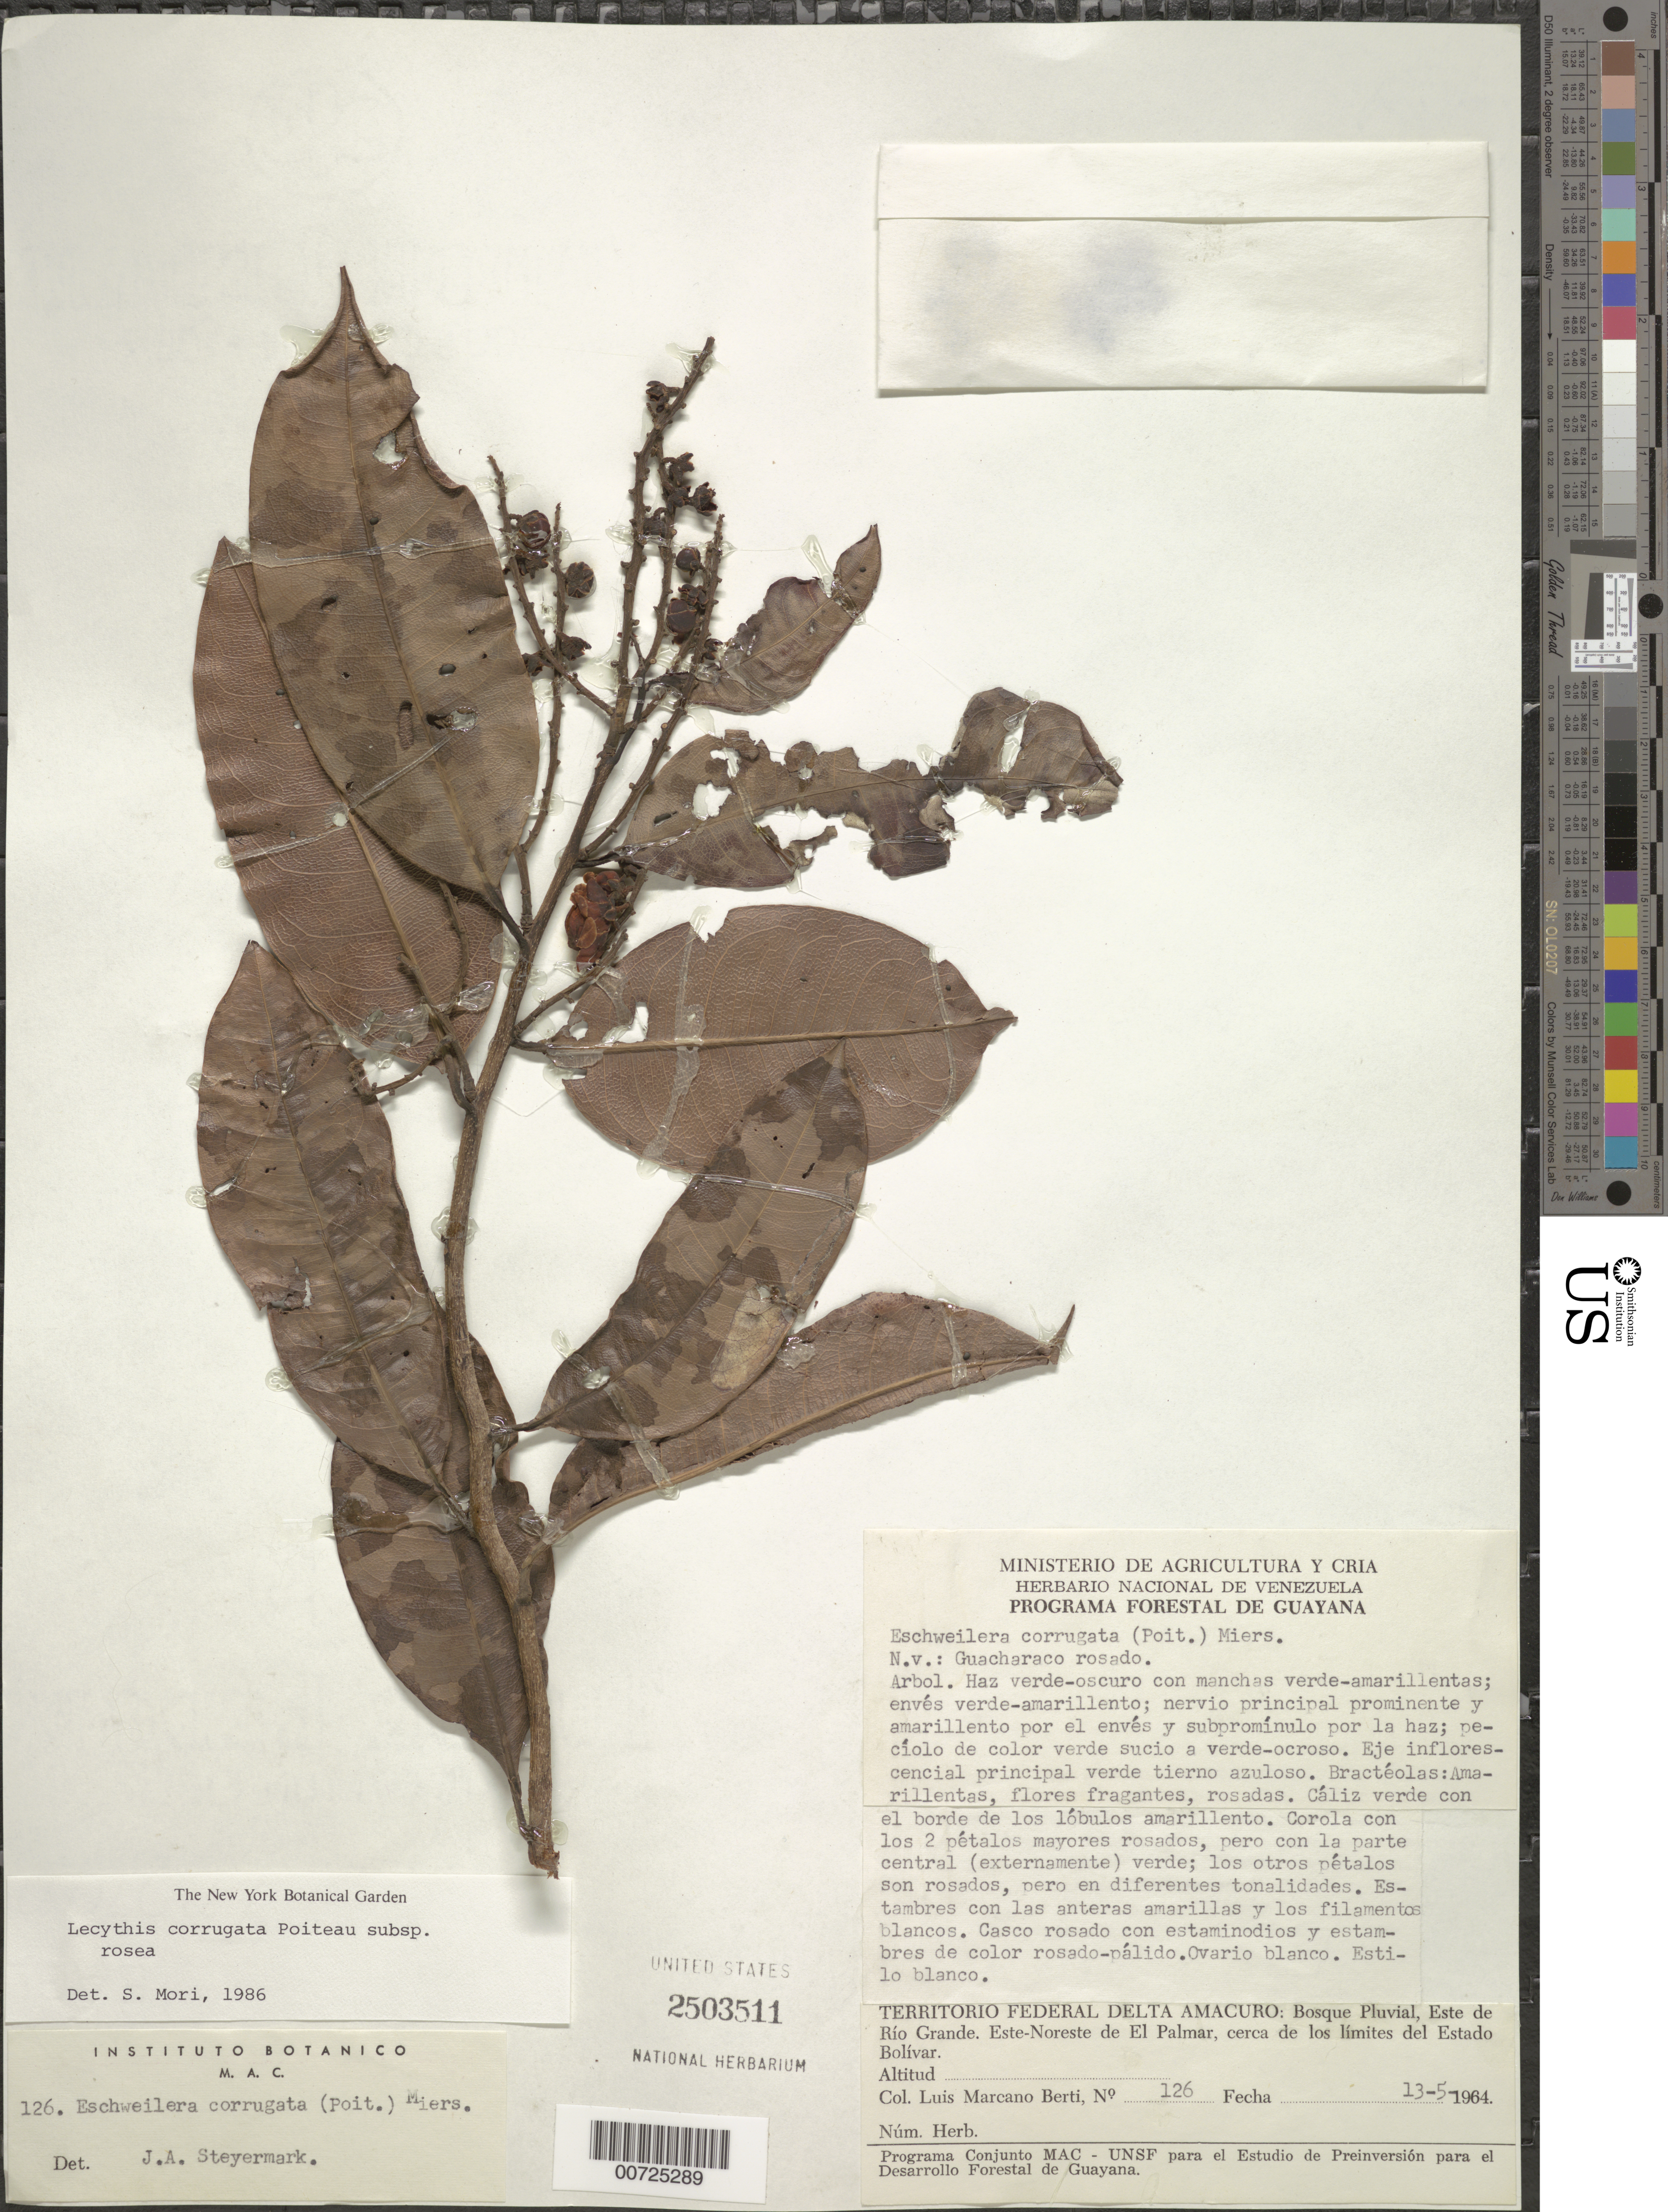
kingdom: Plantae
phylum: Tracheophyta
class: Magnoliopsida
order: Ericales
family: Lecythidaceae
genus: Lecythis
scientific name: Lecythis corrugata subsp. rosea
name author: (O. Berg) S.A. Mori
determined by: Mori, Scott A.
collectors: L. Marcano-Berti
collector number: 126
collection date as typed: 13-May-64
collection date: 1964-05-13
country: Venezuela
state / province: Delta Amacuro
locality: Este de Río Grande, ENE de El Palmar, cerca de los limites del Estado Bolívar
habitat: Bosque pluvial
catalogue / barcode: US 2503511